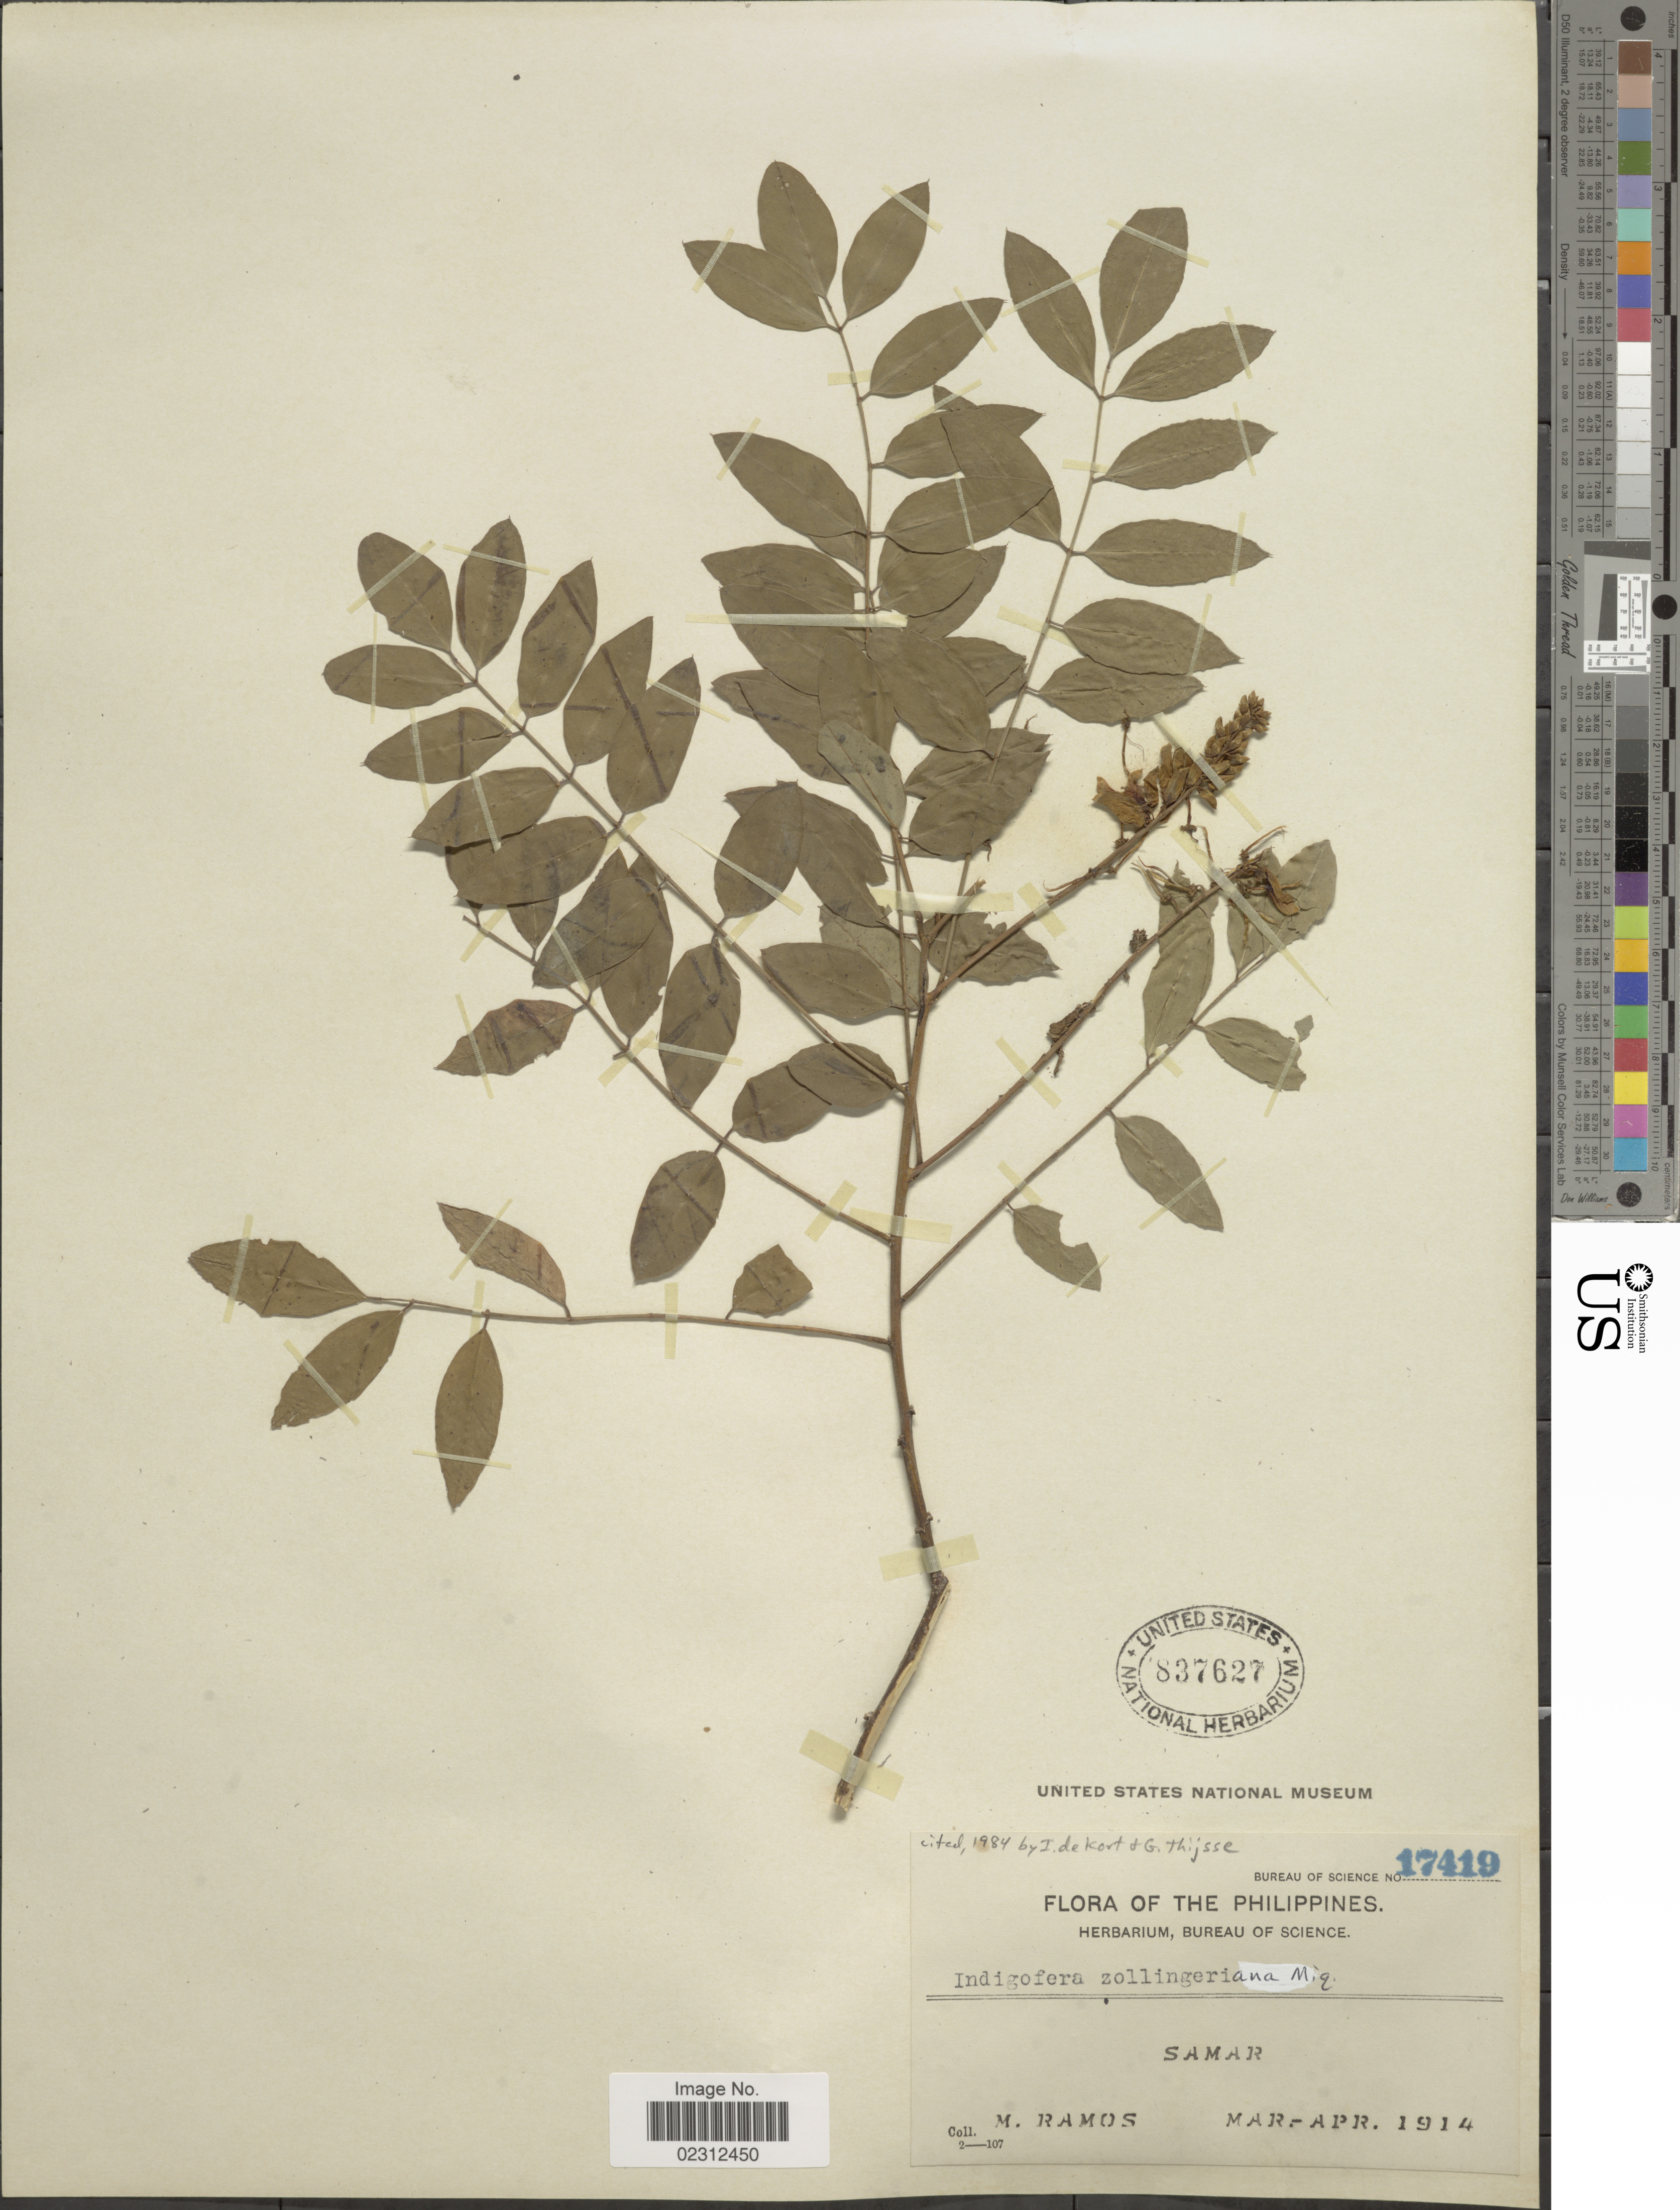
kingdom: Plantae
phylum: Tracheophyta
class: Magnoliopsida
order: Fabales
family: Fabaceae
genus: Indigofera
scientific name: Indigofera zollingeriana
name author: Miq.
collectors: M. Ramos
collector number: Bureau Of Science 17419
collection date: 1914-03/1914-04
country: Philippines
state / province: Eastern Visayas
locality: Samar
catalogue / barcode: US 837627